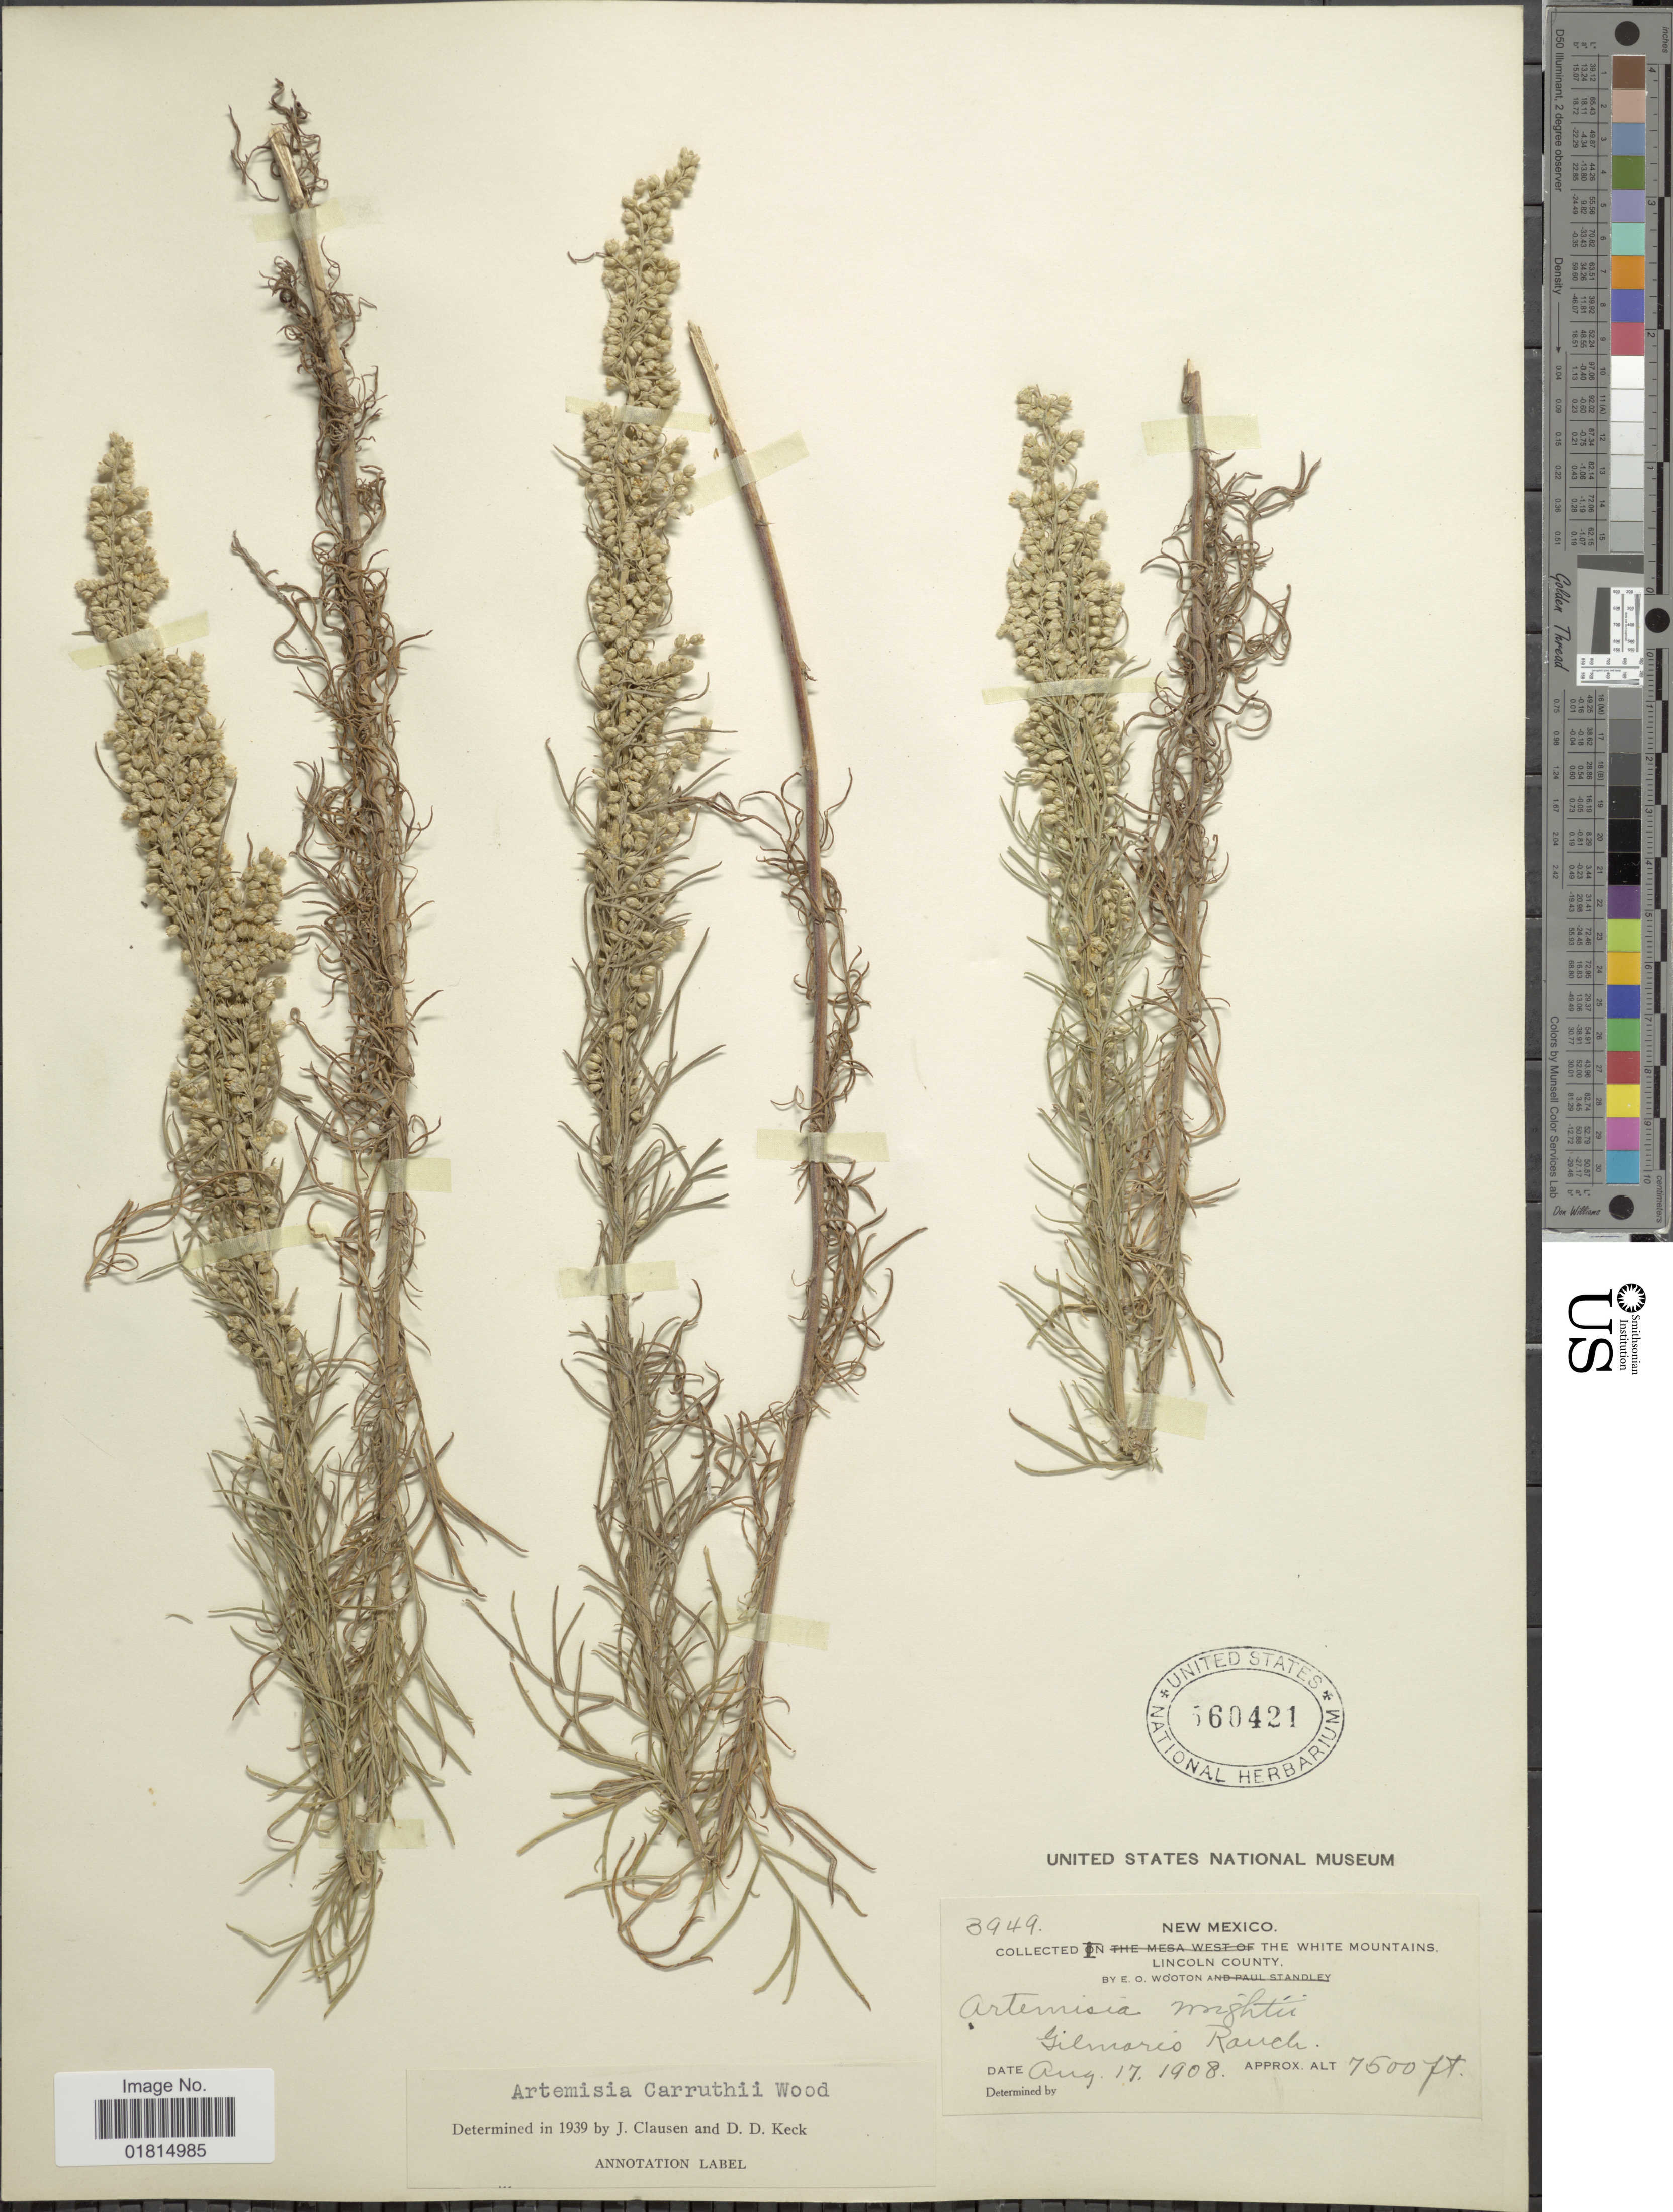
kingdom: Plantae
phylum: Tracheophyta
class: Magnoliopsida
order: Asterales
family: Asteraceae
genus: Artemisia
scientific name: Artemisia carruthii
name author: Alph. Wood ex Carruth.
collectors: E. O. Wooton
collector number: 3949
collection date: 1908-08-17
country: United States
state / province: New Mexico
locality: In the White Mountains, Lincoln County. Gilmario Ranch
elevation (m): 2286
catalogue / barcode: US 560421